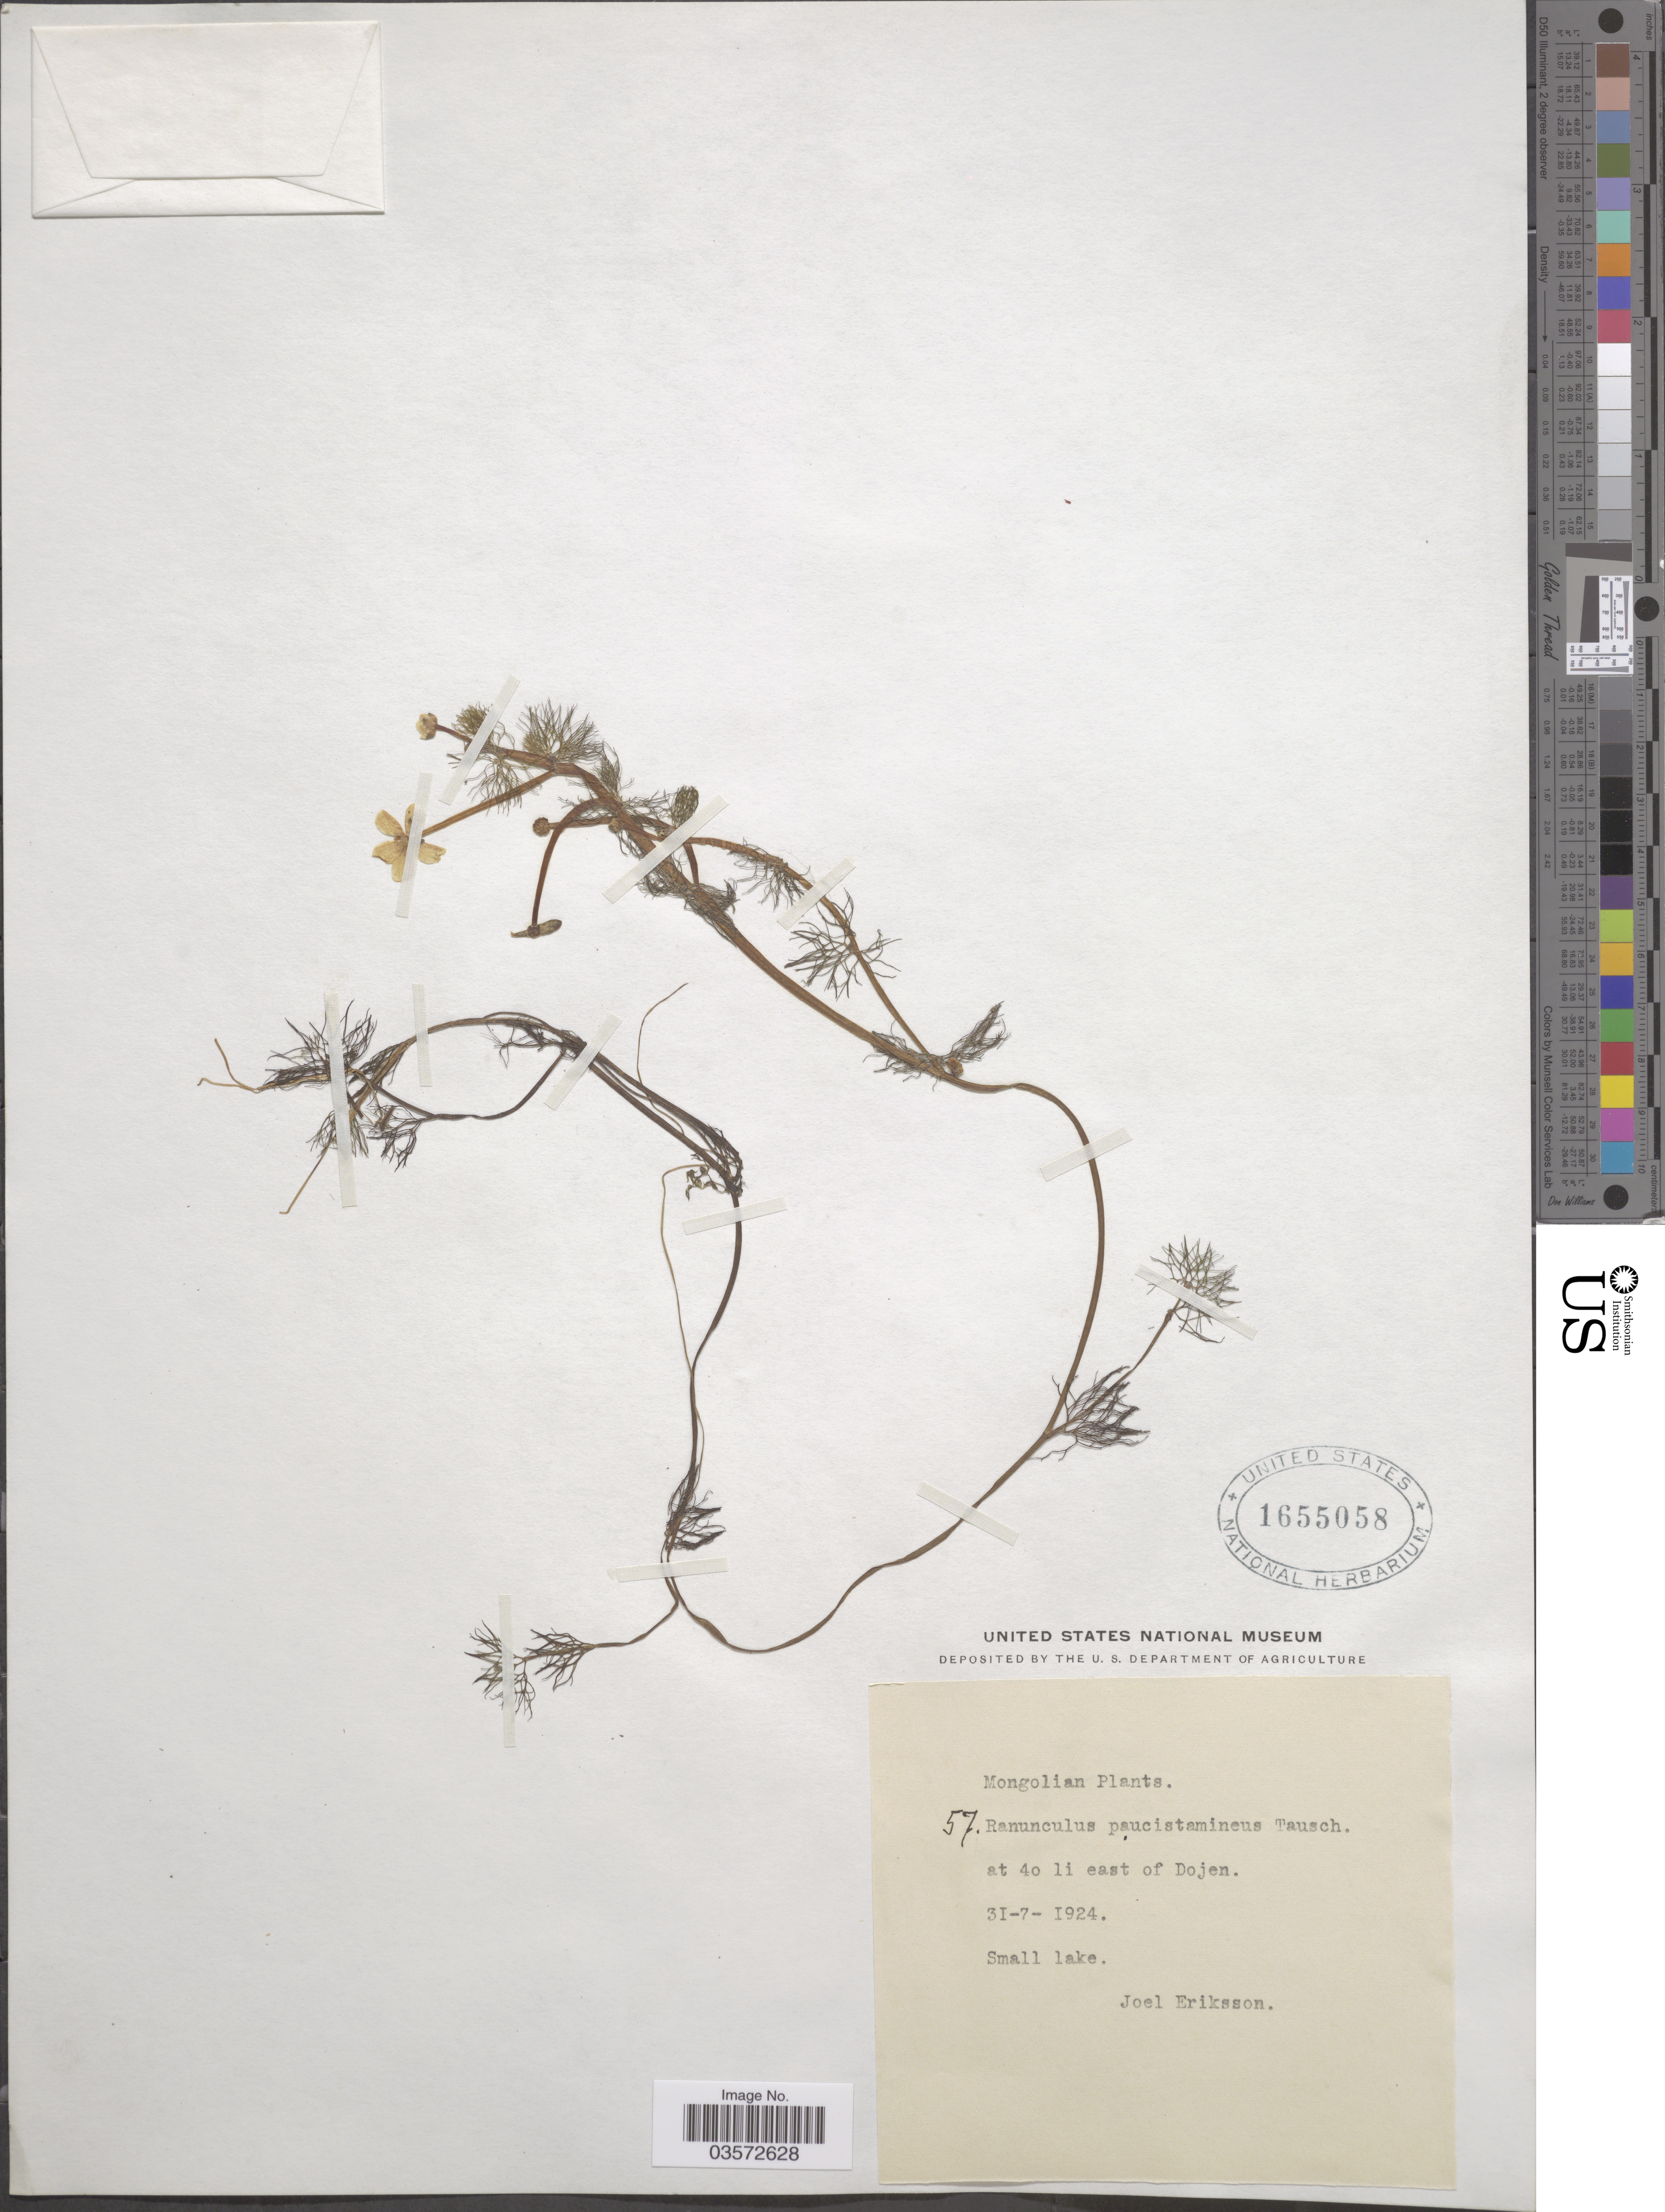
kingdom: Plantae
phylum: Tracheophyta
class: Magnoliopsida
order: Ranunculales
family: Ranunculaceae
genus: Ranunculus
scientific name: Ranunculus flaccidus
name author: Hook. f. & Thomson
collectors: J. Erikson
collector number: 57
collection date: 1924-07-31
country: Mongolia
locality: Mongolian. At 4o li east of Dojen. Small Lake.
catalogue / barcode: US 1655058